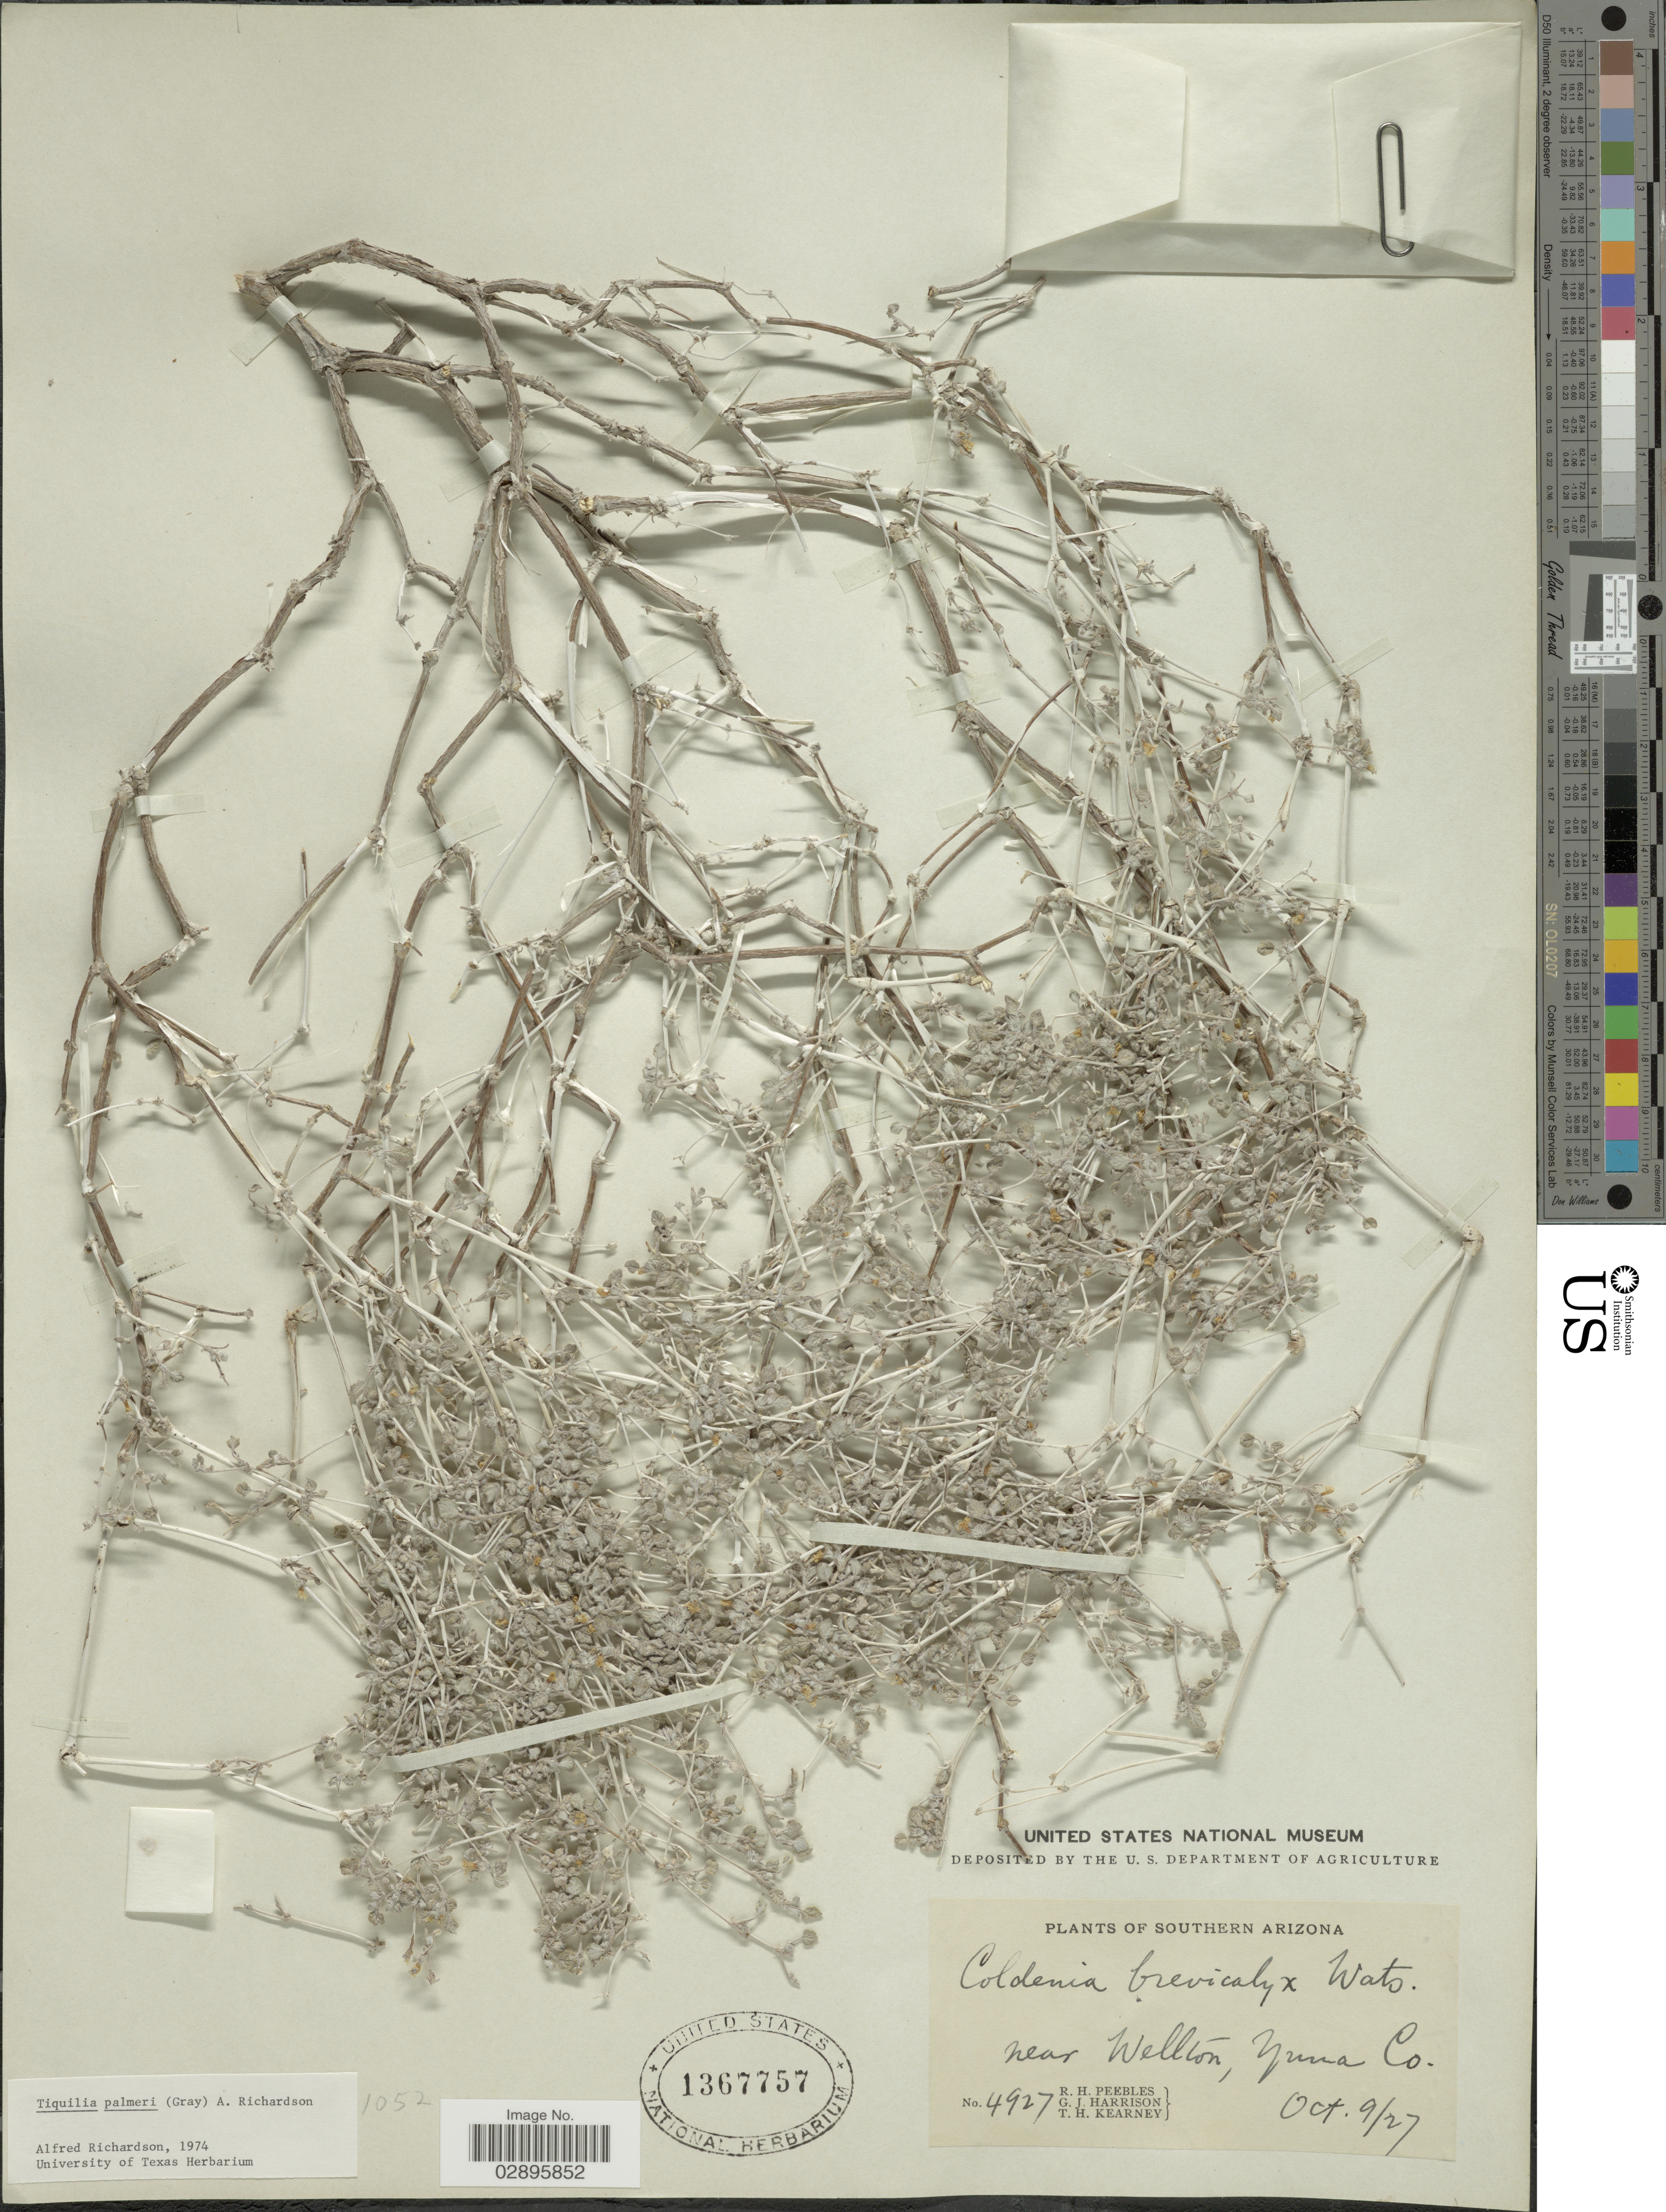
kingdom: Plantae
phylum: Tracheophyta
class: Magnoliopsida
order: Boraginales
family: Ehretiaceae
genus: Tiquilia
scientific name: Tiquilia palmeri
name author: (A. Gray) A.T. Richardson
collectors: R. H. Peebles, G. J. Harrison & T. H. Kearney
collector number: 4927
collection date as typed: Transcribed d/m/y: 9/10/27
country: United States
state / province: Arizona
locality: Southern Arizona, near Wellton, Yuma Co.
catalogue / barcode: US 1367757